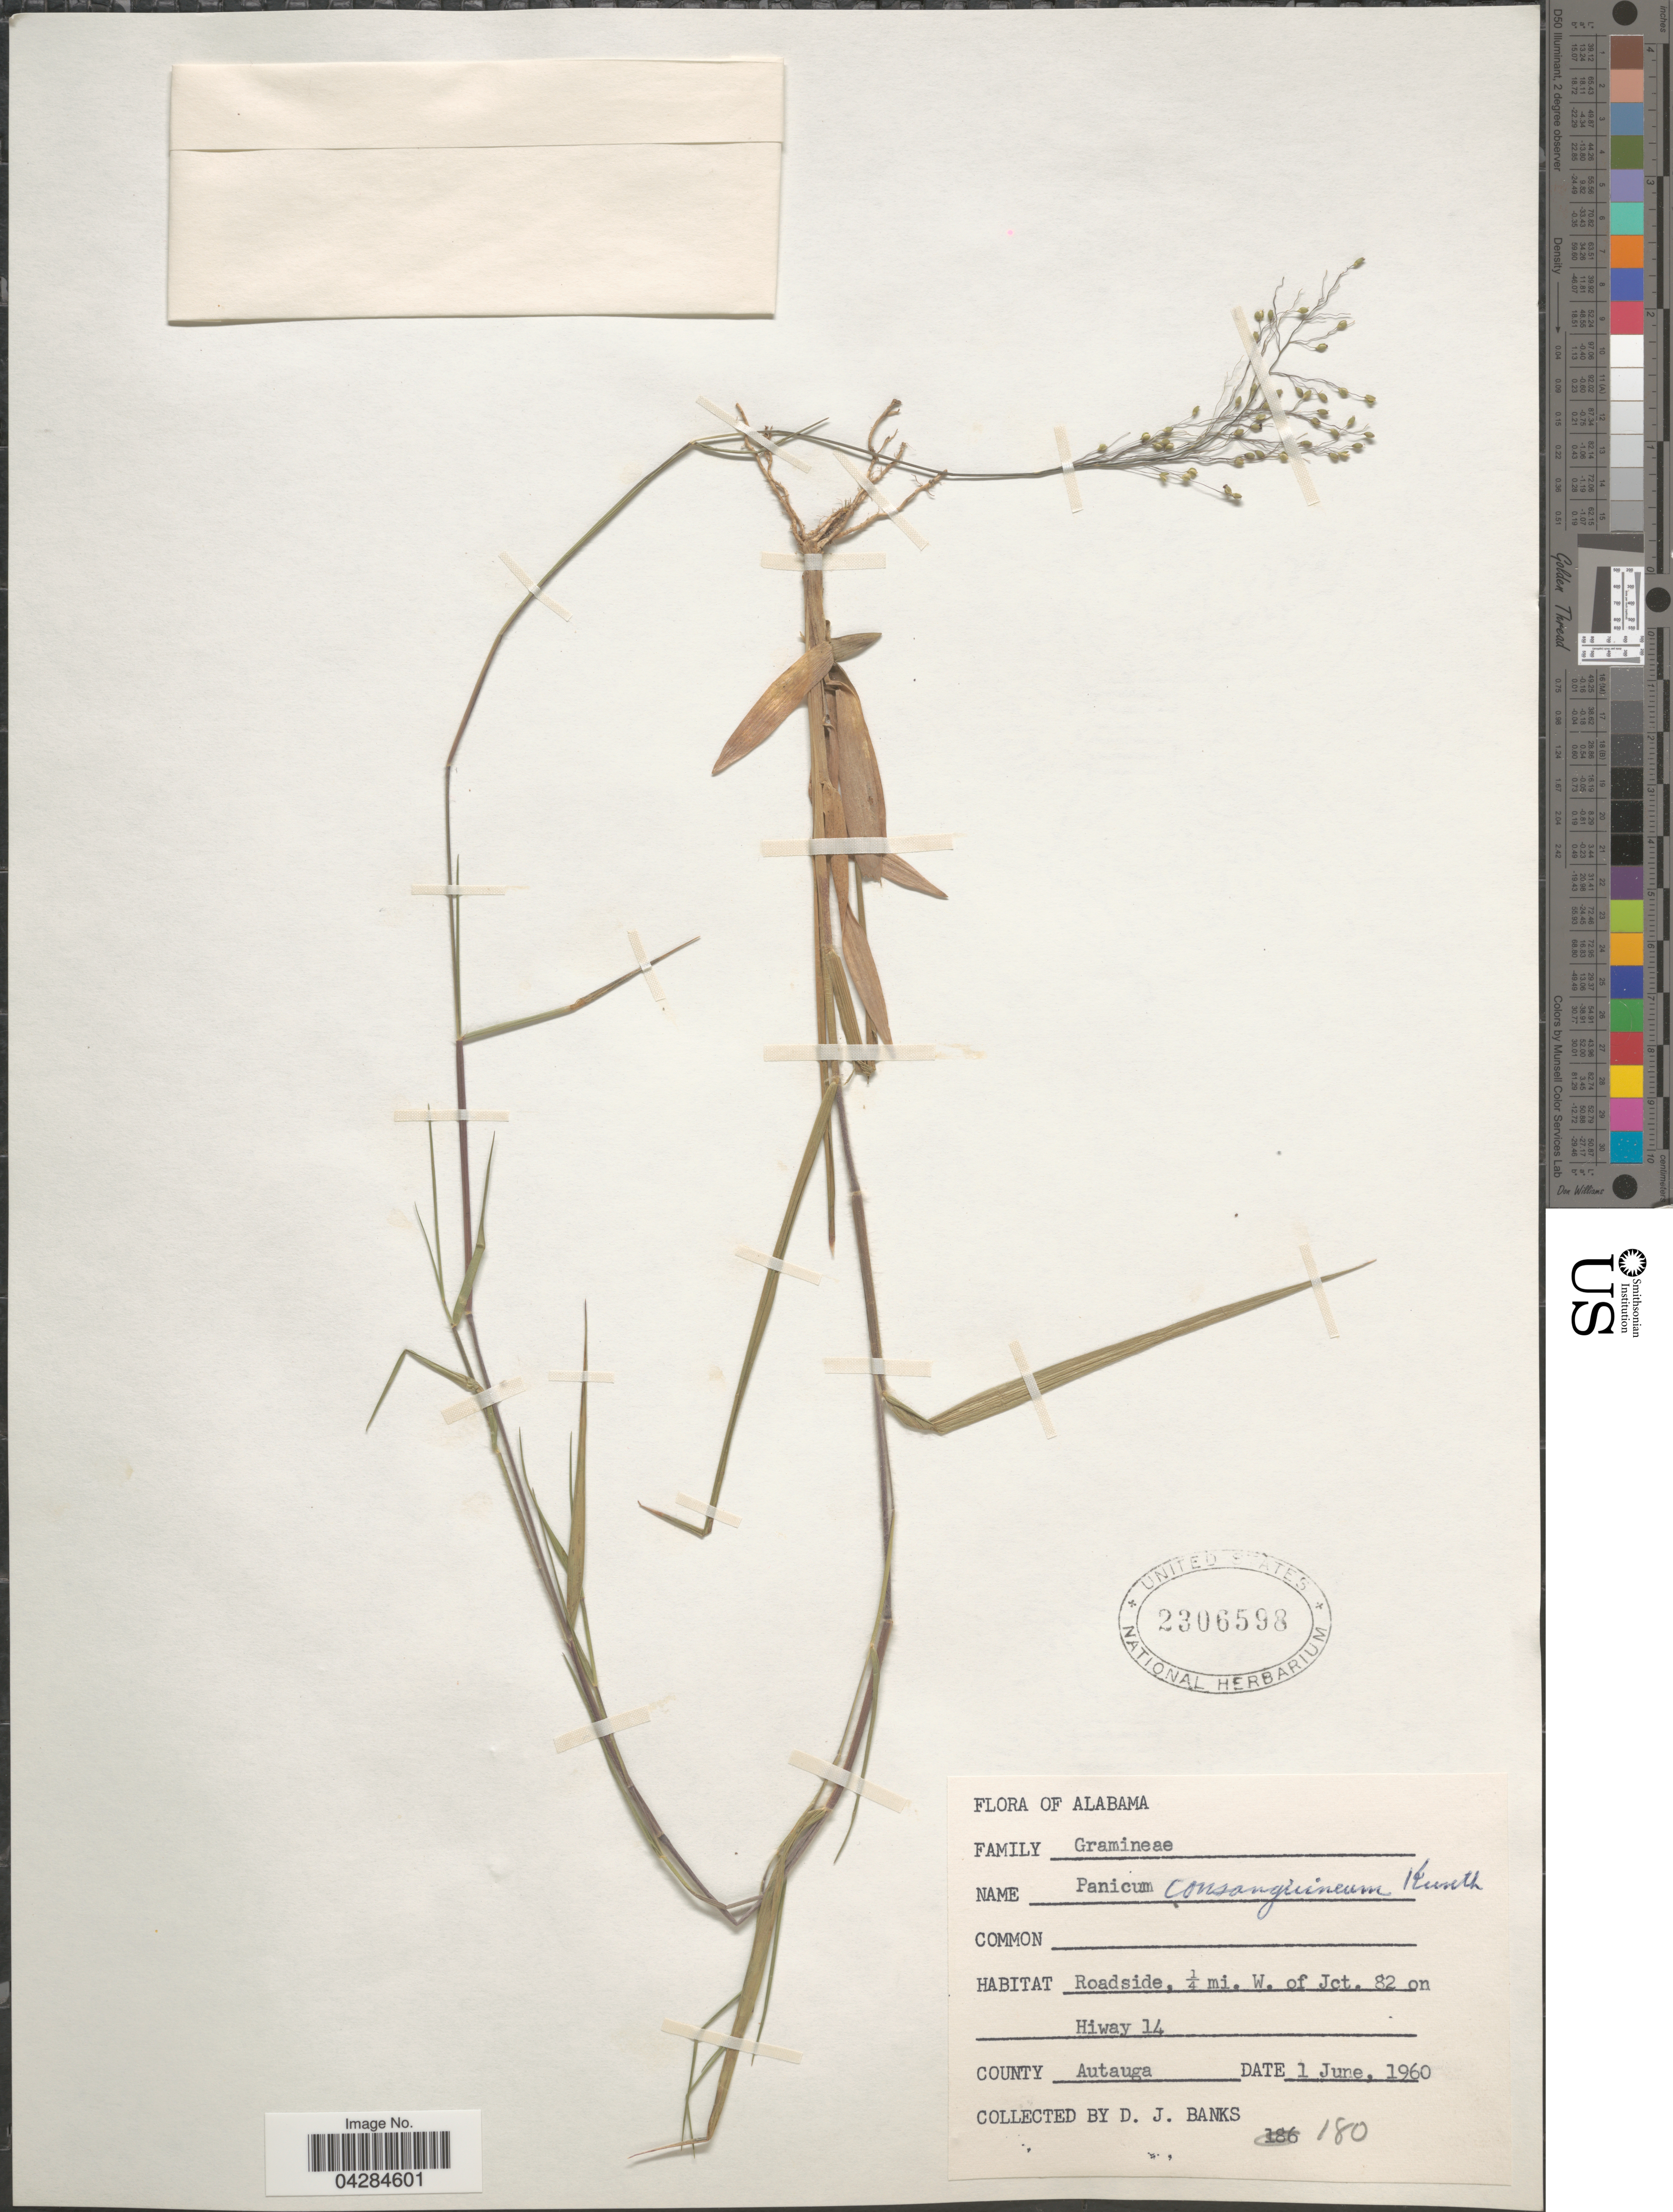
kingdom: Plantae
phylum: Tracheophyta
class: Liliopsida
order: Poales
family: Poaceae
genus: Dichanthelium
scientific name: Dichanthelium ovale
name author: (Elliott) Gould & C.A. Clark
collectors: D. J. Banks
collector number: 180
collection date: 1960-06-01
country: United States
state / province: Alabama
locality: Roadside, 1/4 mi. W. of Jct. 82 on Hiway 14. County Autauga.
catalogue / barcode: US 2306598